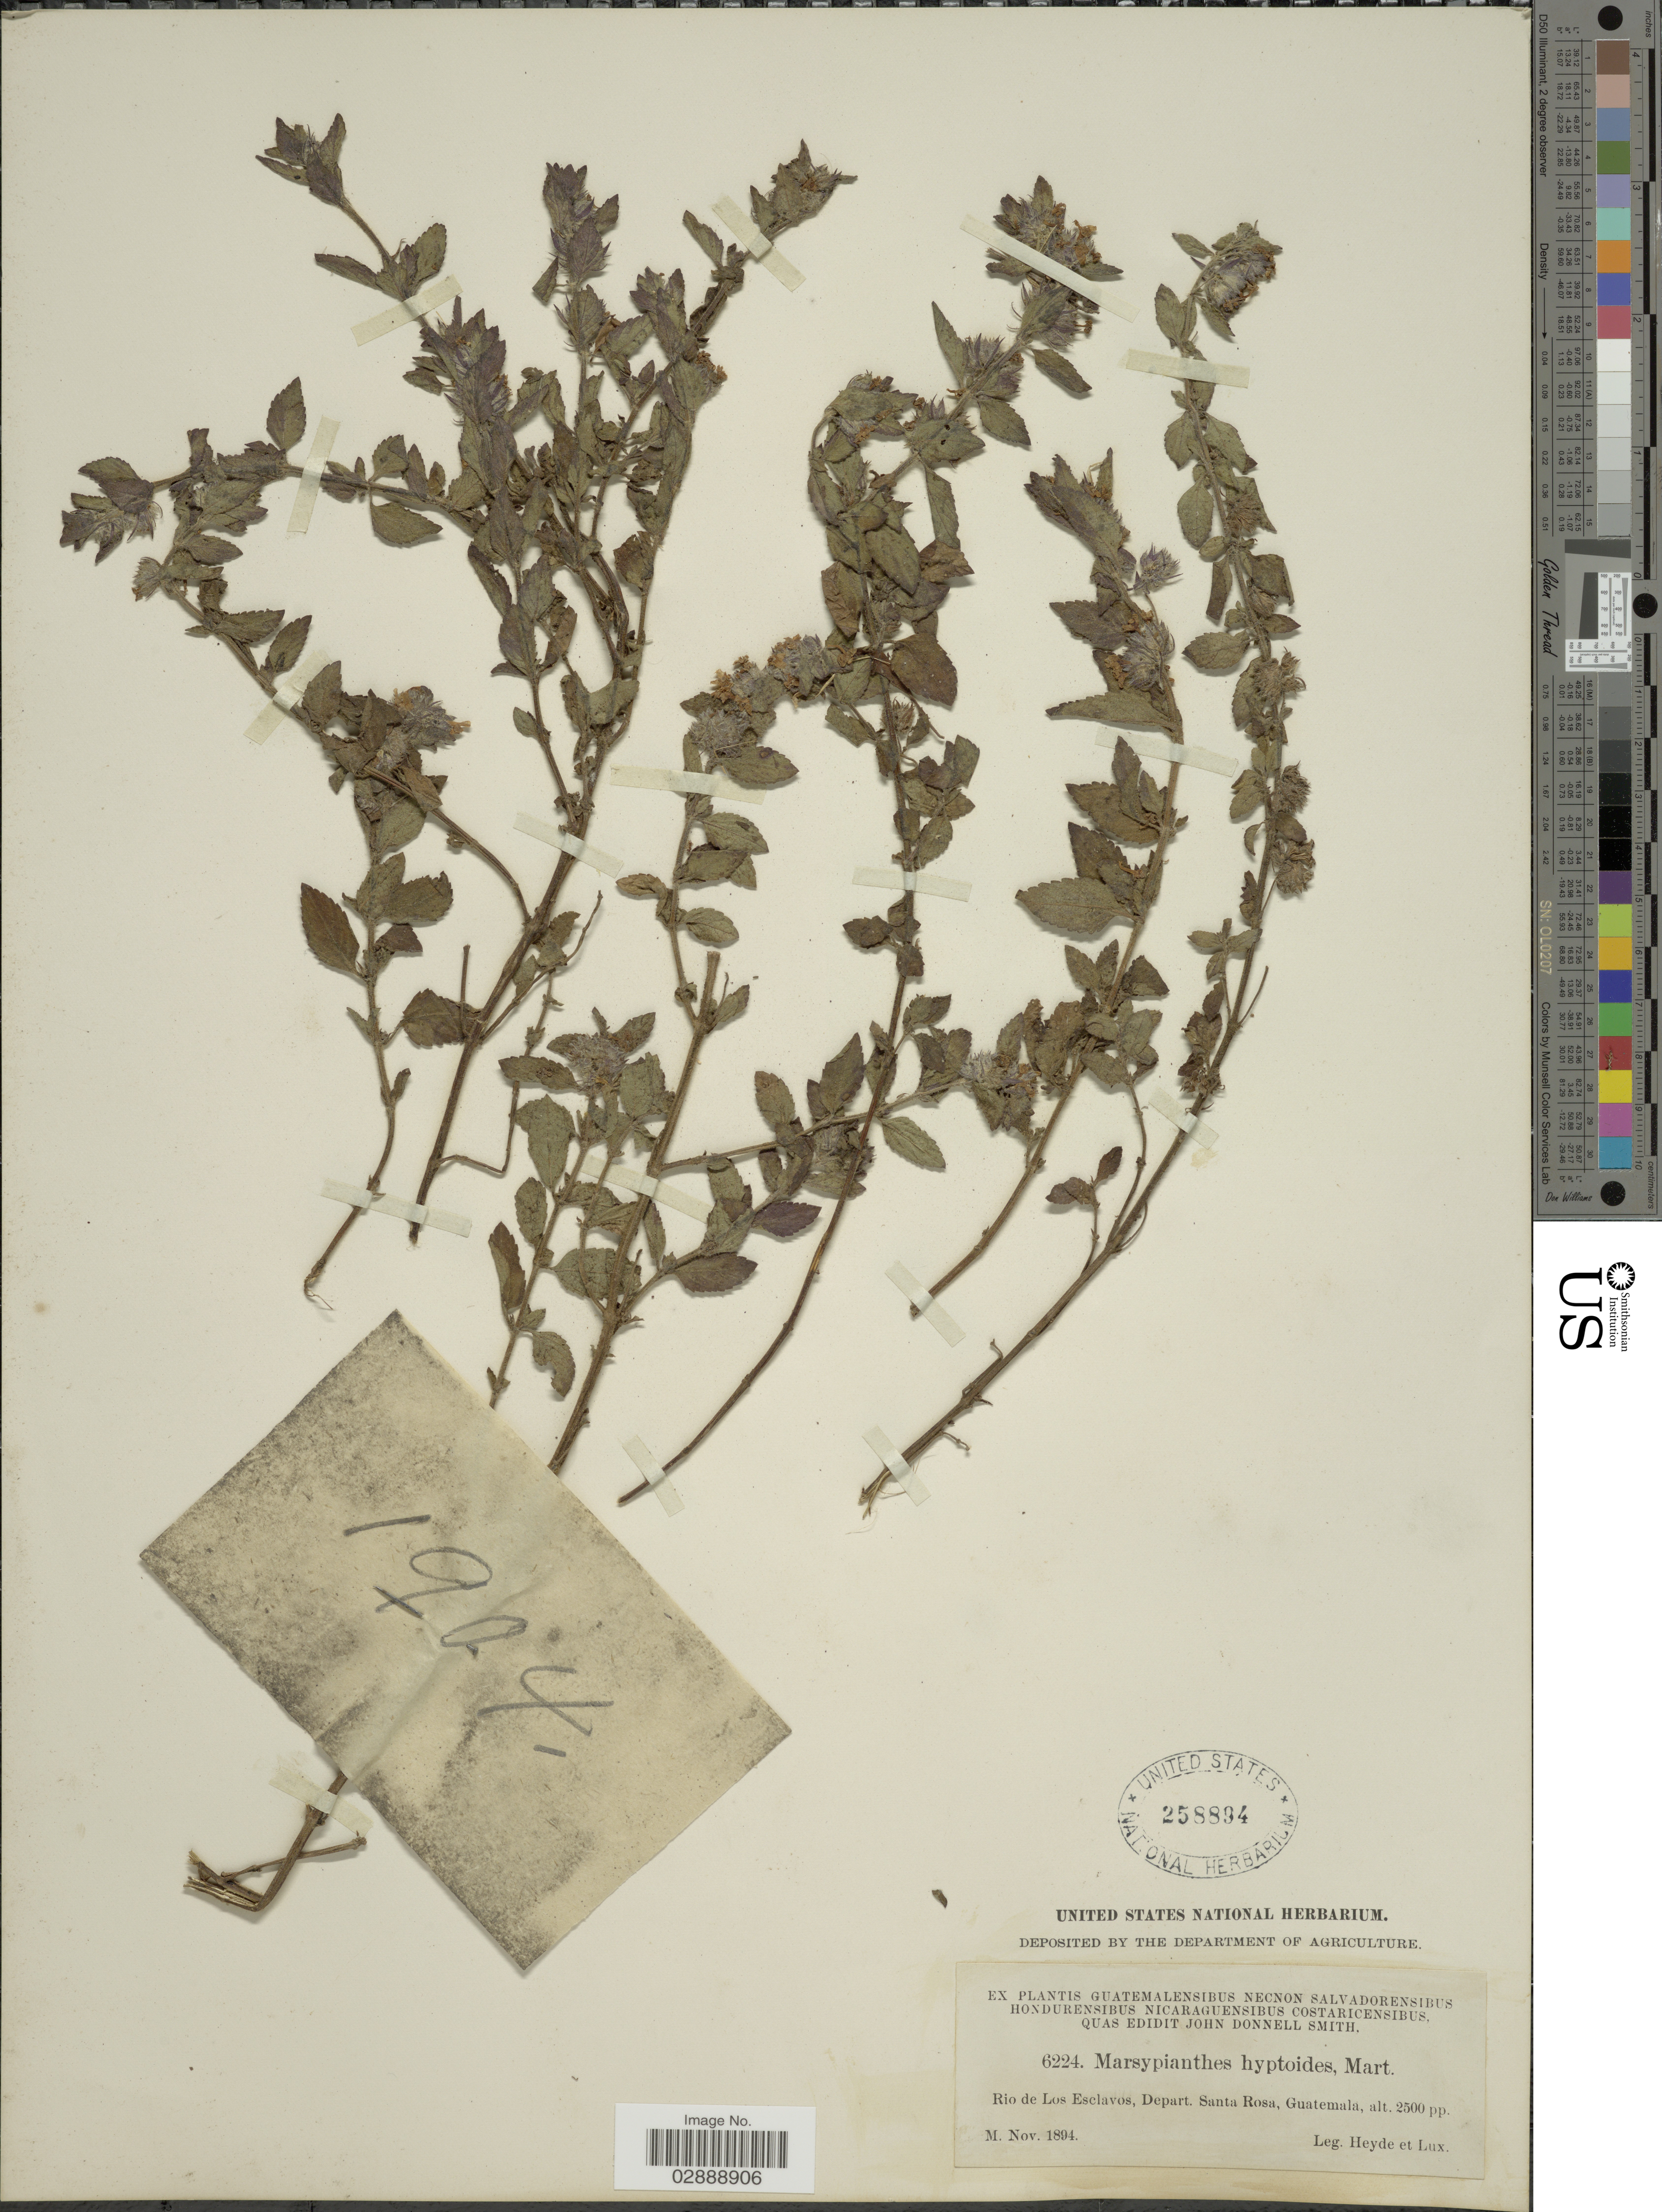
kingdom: Plantae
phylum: Tracheophyta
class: Magnoliopsida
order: Lamiales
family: Lamiaceae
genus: Marsypianthes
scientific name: Marsypianthes chamaedrys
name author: (Vahl) Kuntze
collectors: Heyde & Lux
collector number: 6224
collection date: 1894-11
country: Guatemala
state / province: Santa Rosa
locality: Rio de Los Esclavos, Depart. Santa Rosa.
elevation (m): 762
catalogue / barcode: US 258894